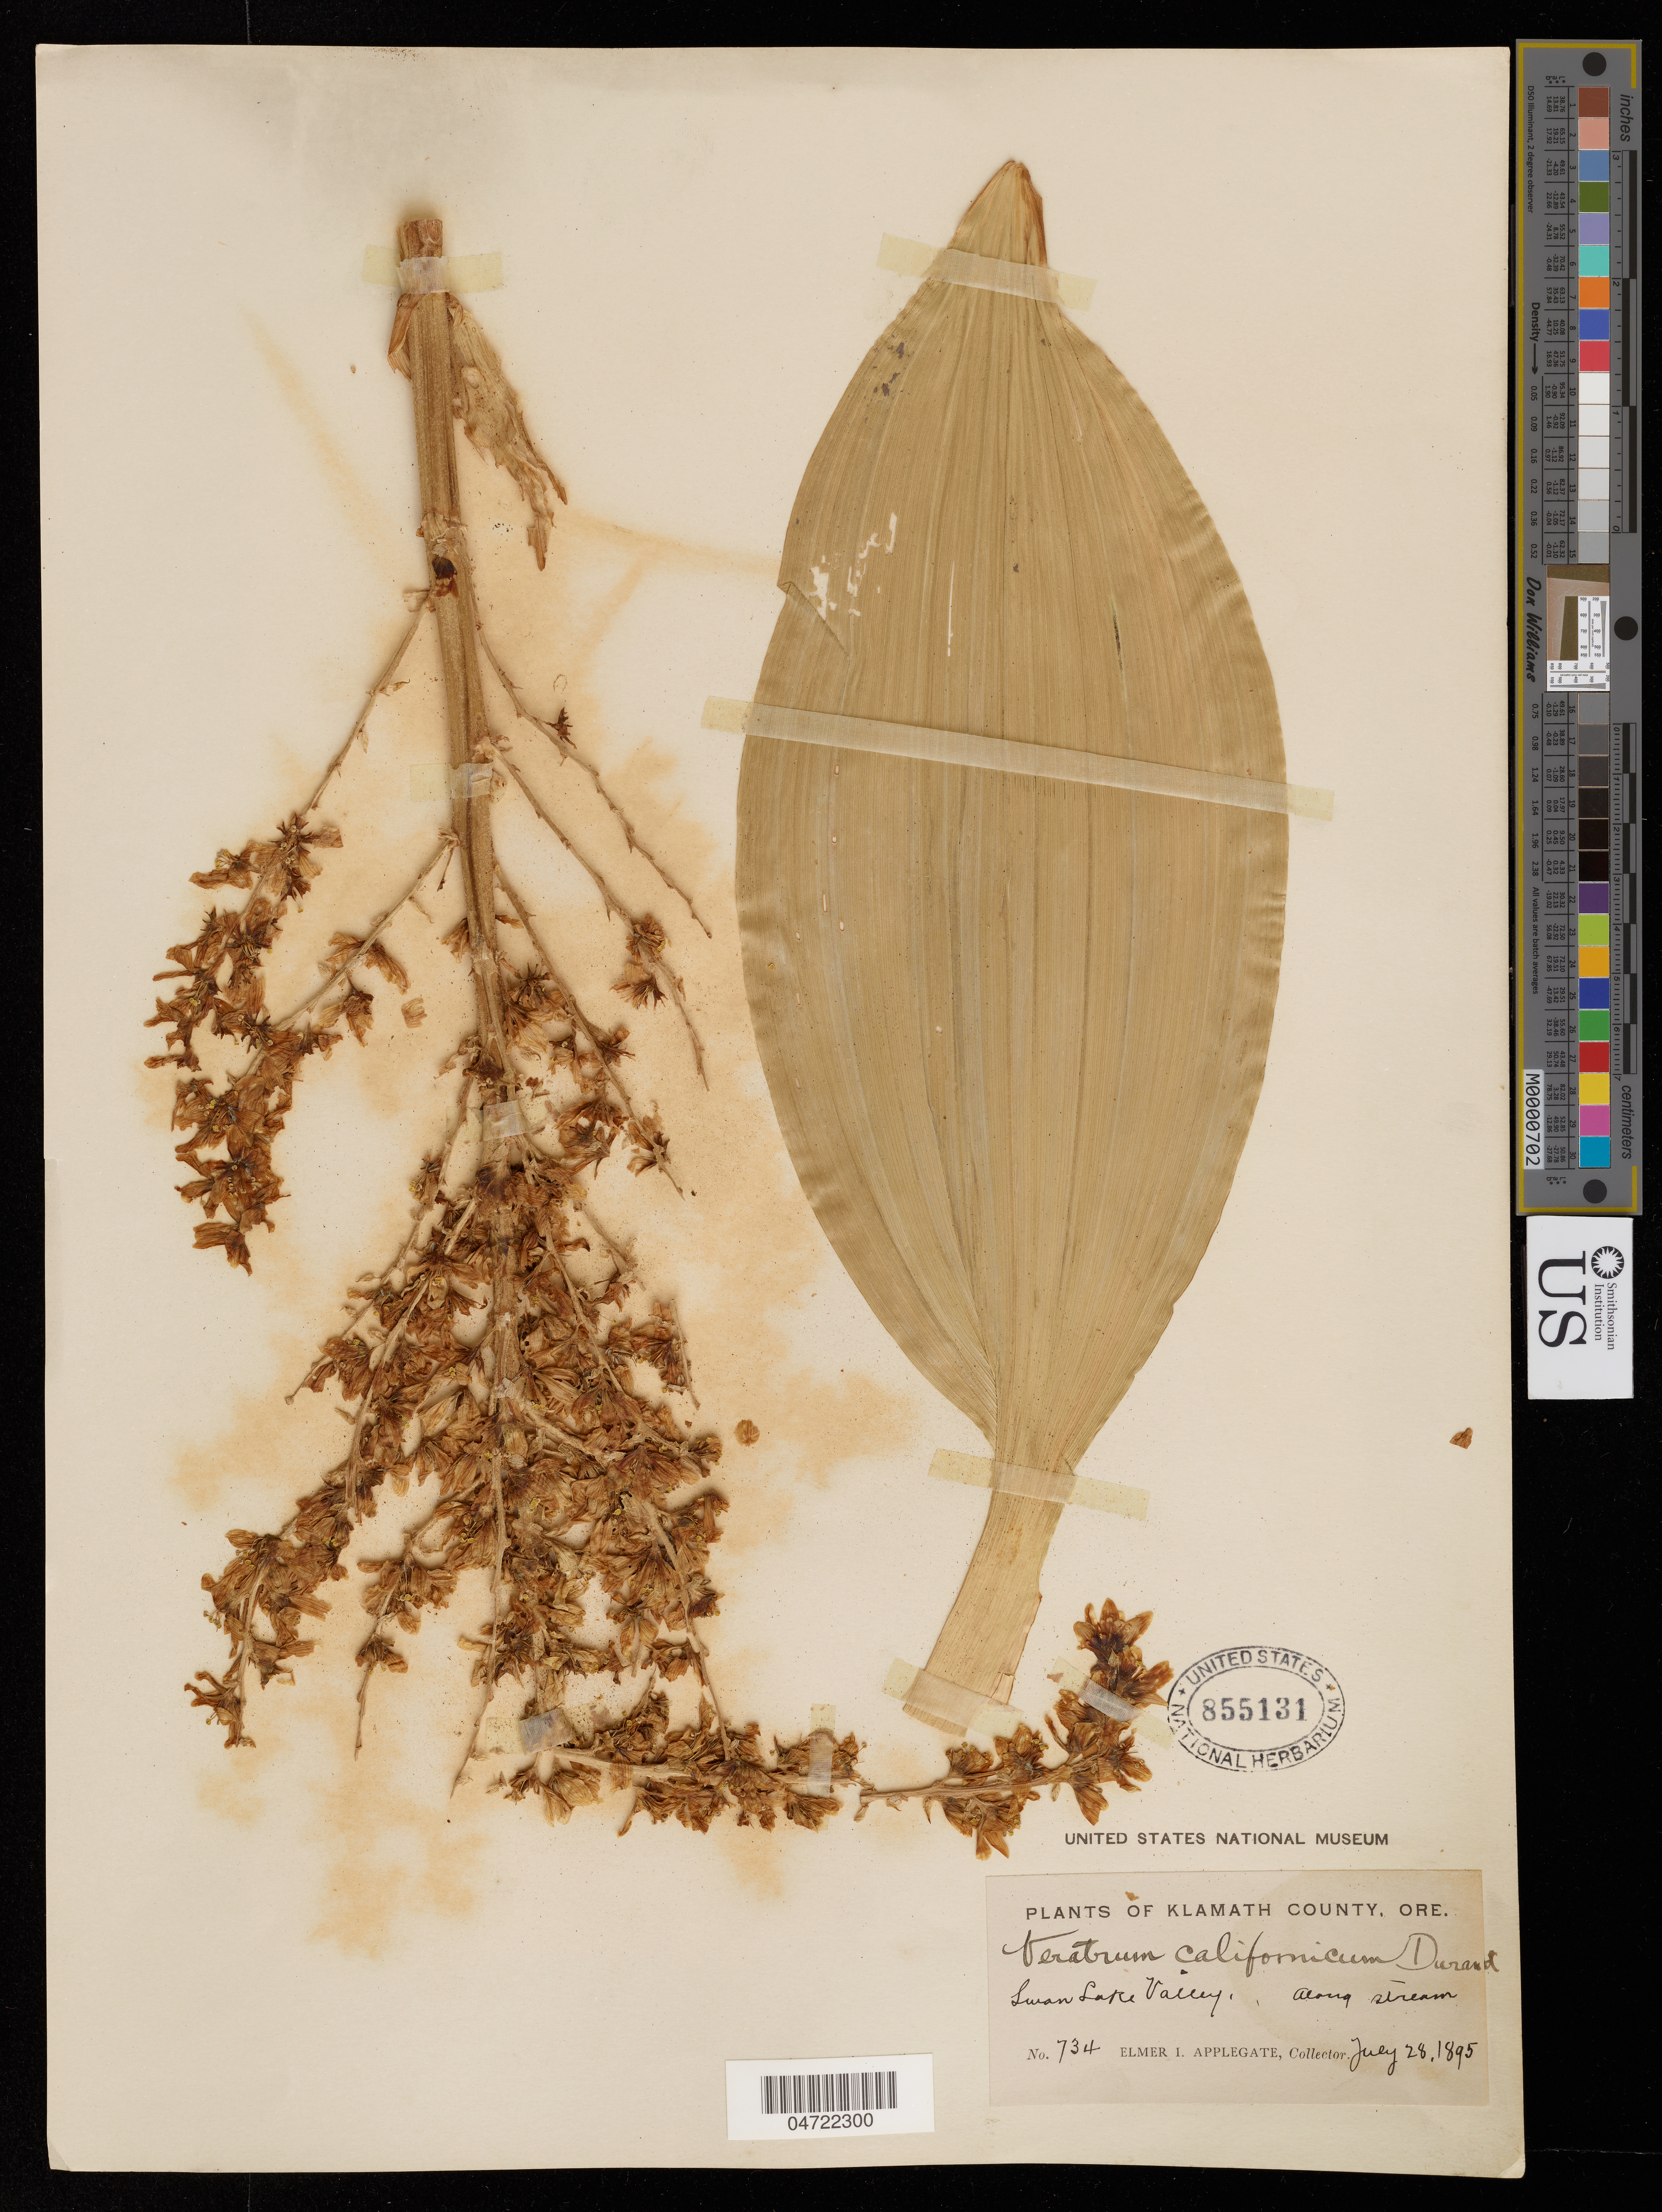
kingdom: Plantae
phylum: Tracheophyta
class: Liliopsida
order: Liliales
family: Melanthiaceae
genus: Veratrum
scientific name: Veratrum californicum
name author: Durand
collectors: E. I. Applegate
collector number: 734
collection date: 1895-07-26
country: United States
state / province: Oregon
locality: Klamath County, Ore., Swan Lake Valley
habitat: Along stream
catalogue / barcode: US 855131